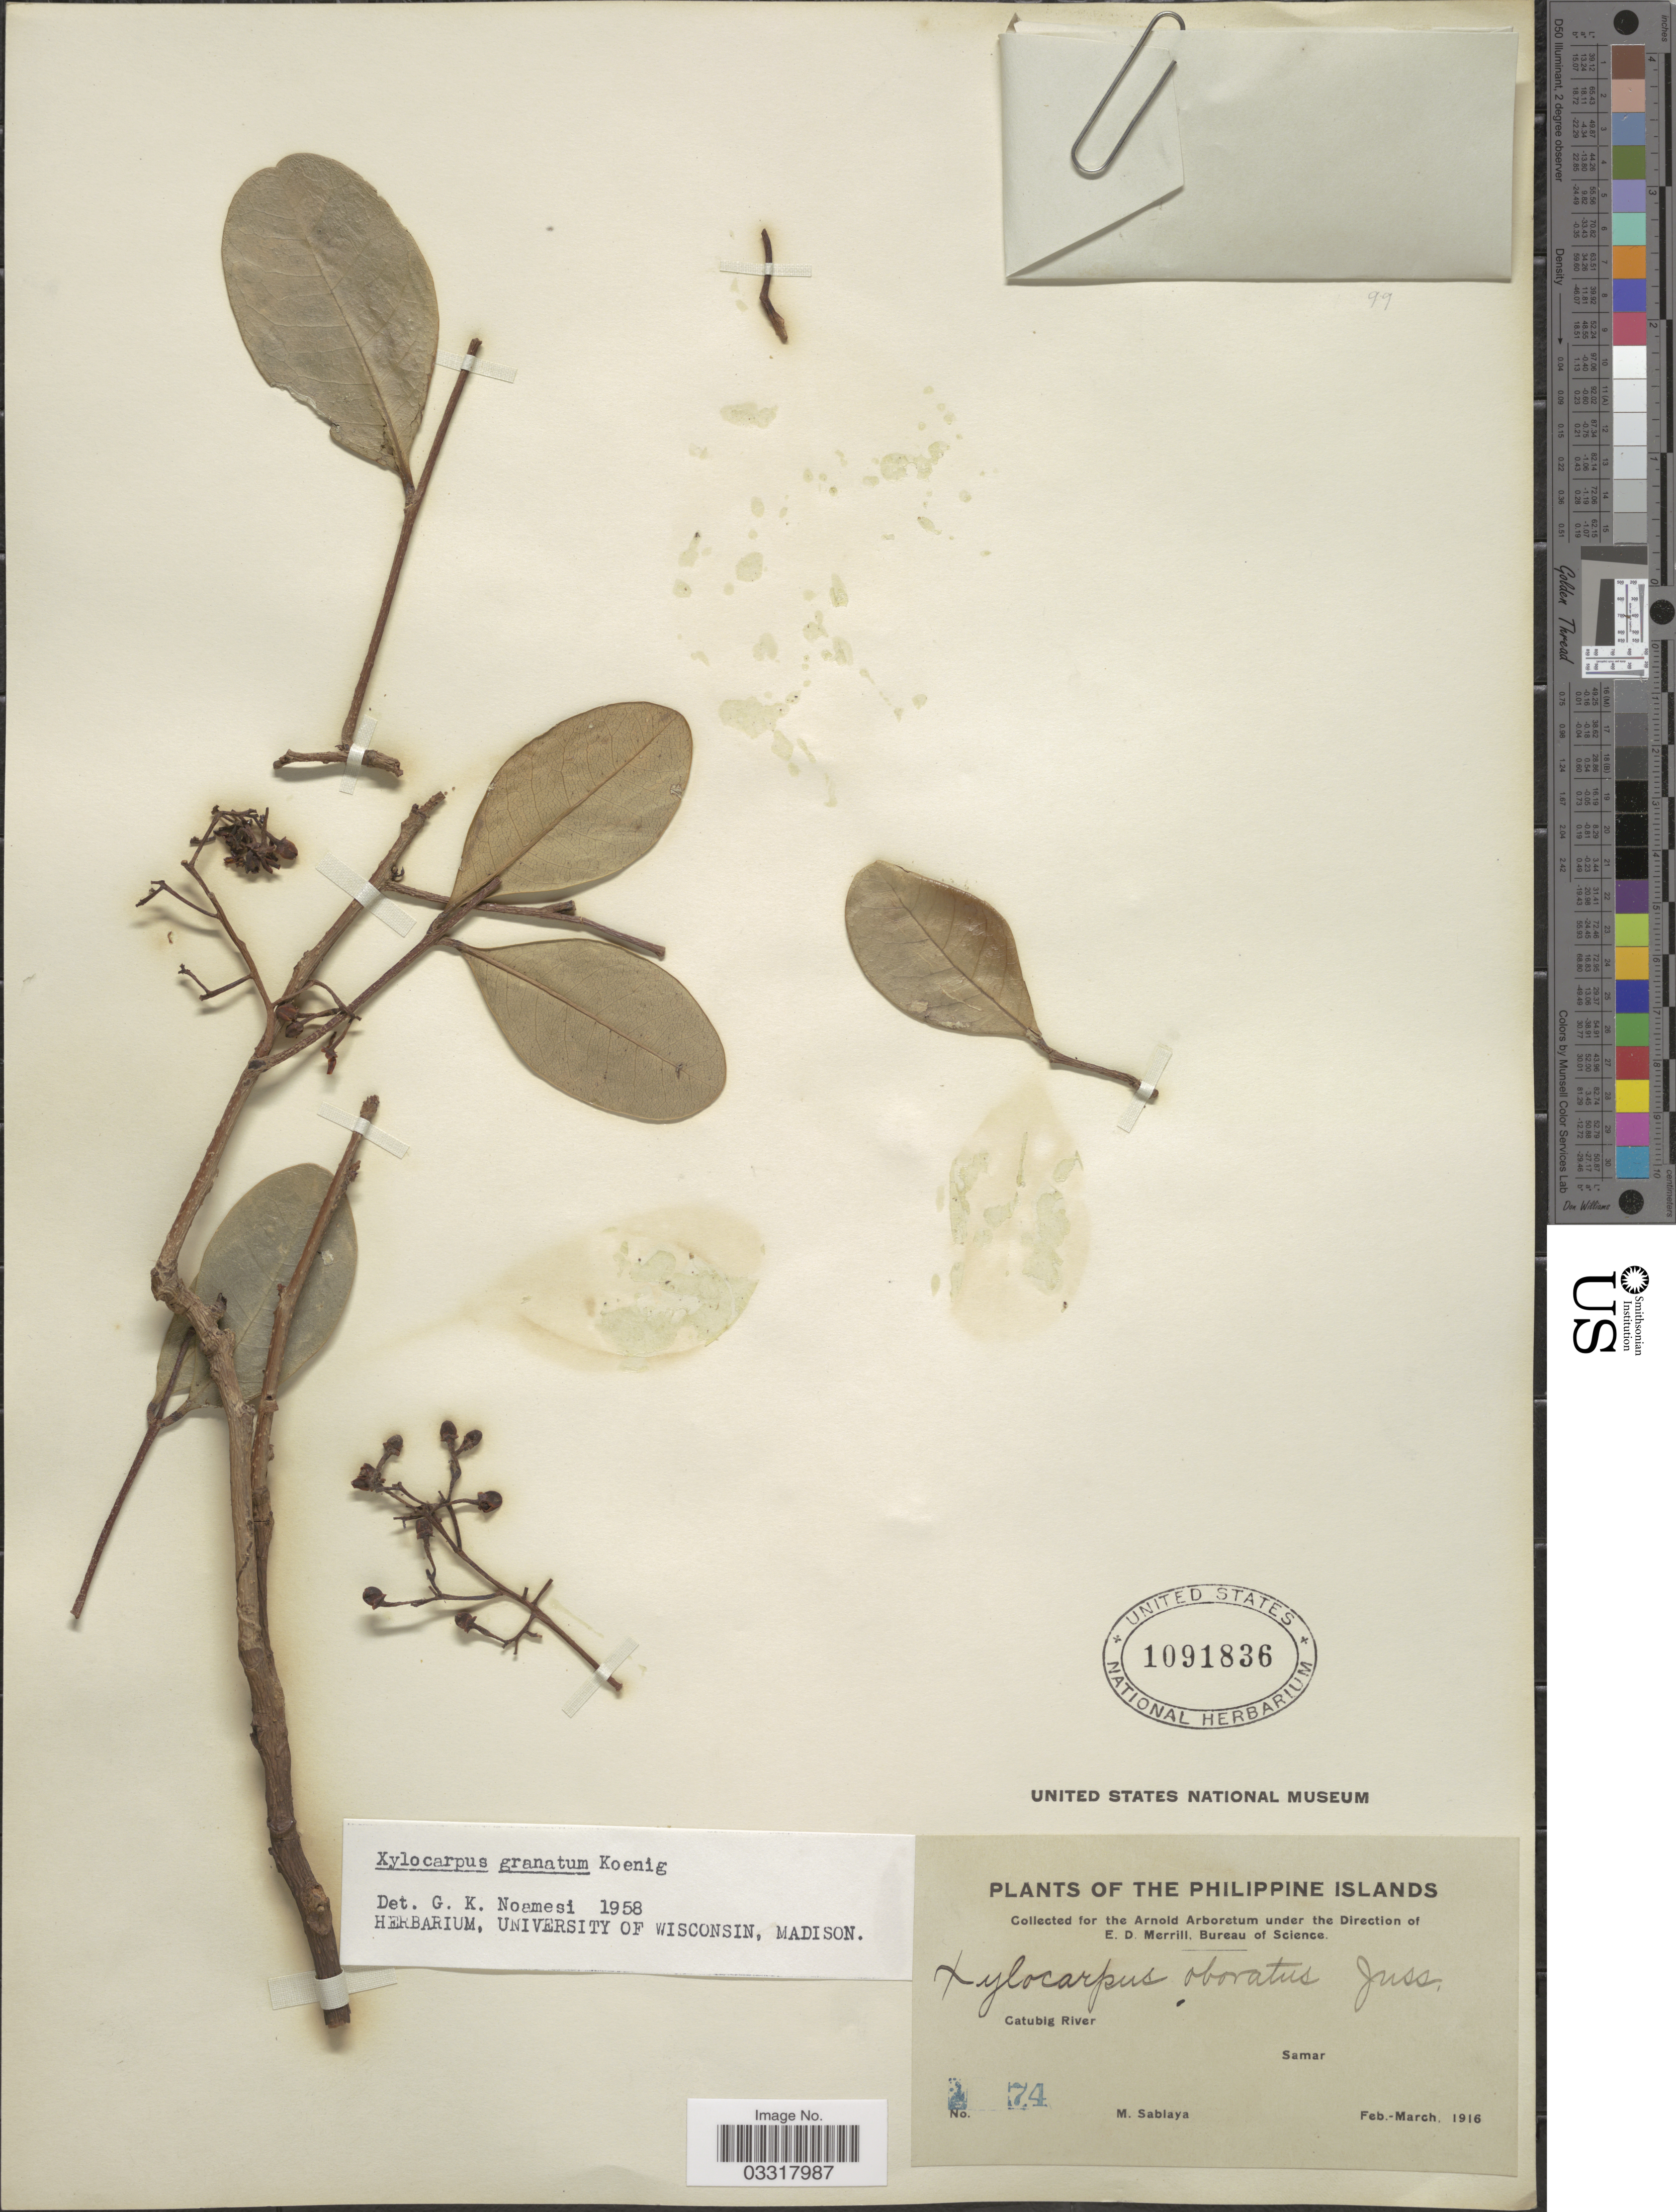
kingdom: Plantae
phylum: Tracheophyta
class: Magnoliopsida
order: Sapindales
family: Meliaceae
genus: Xylocarpus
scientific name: Xylocarpus granatum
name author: J. Koenig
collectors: M. Sablaya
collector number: !74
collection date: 1916-02/1916-03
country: Philippines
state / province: Eastern Visayas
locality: The Philippine Islands. Catubig River. Samar.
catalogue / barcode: US 1091836